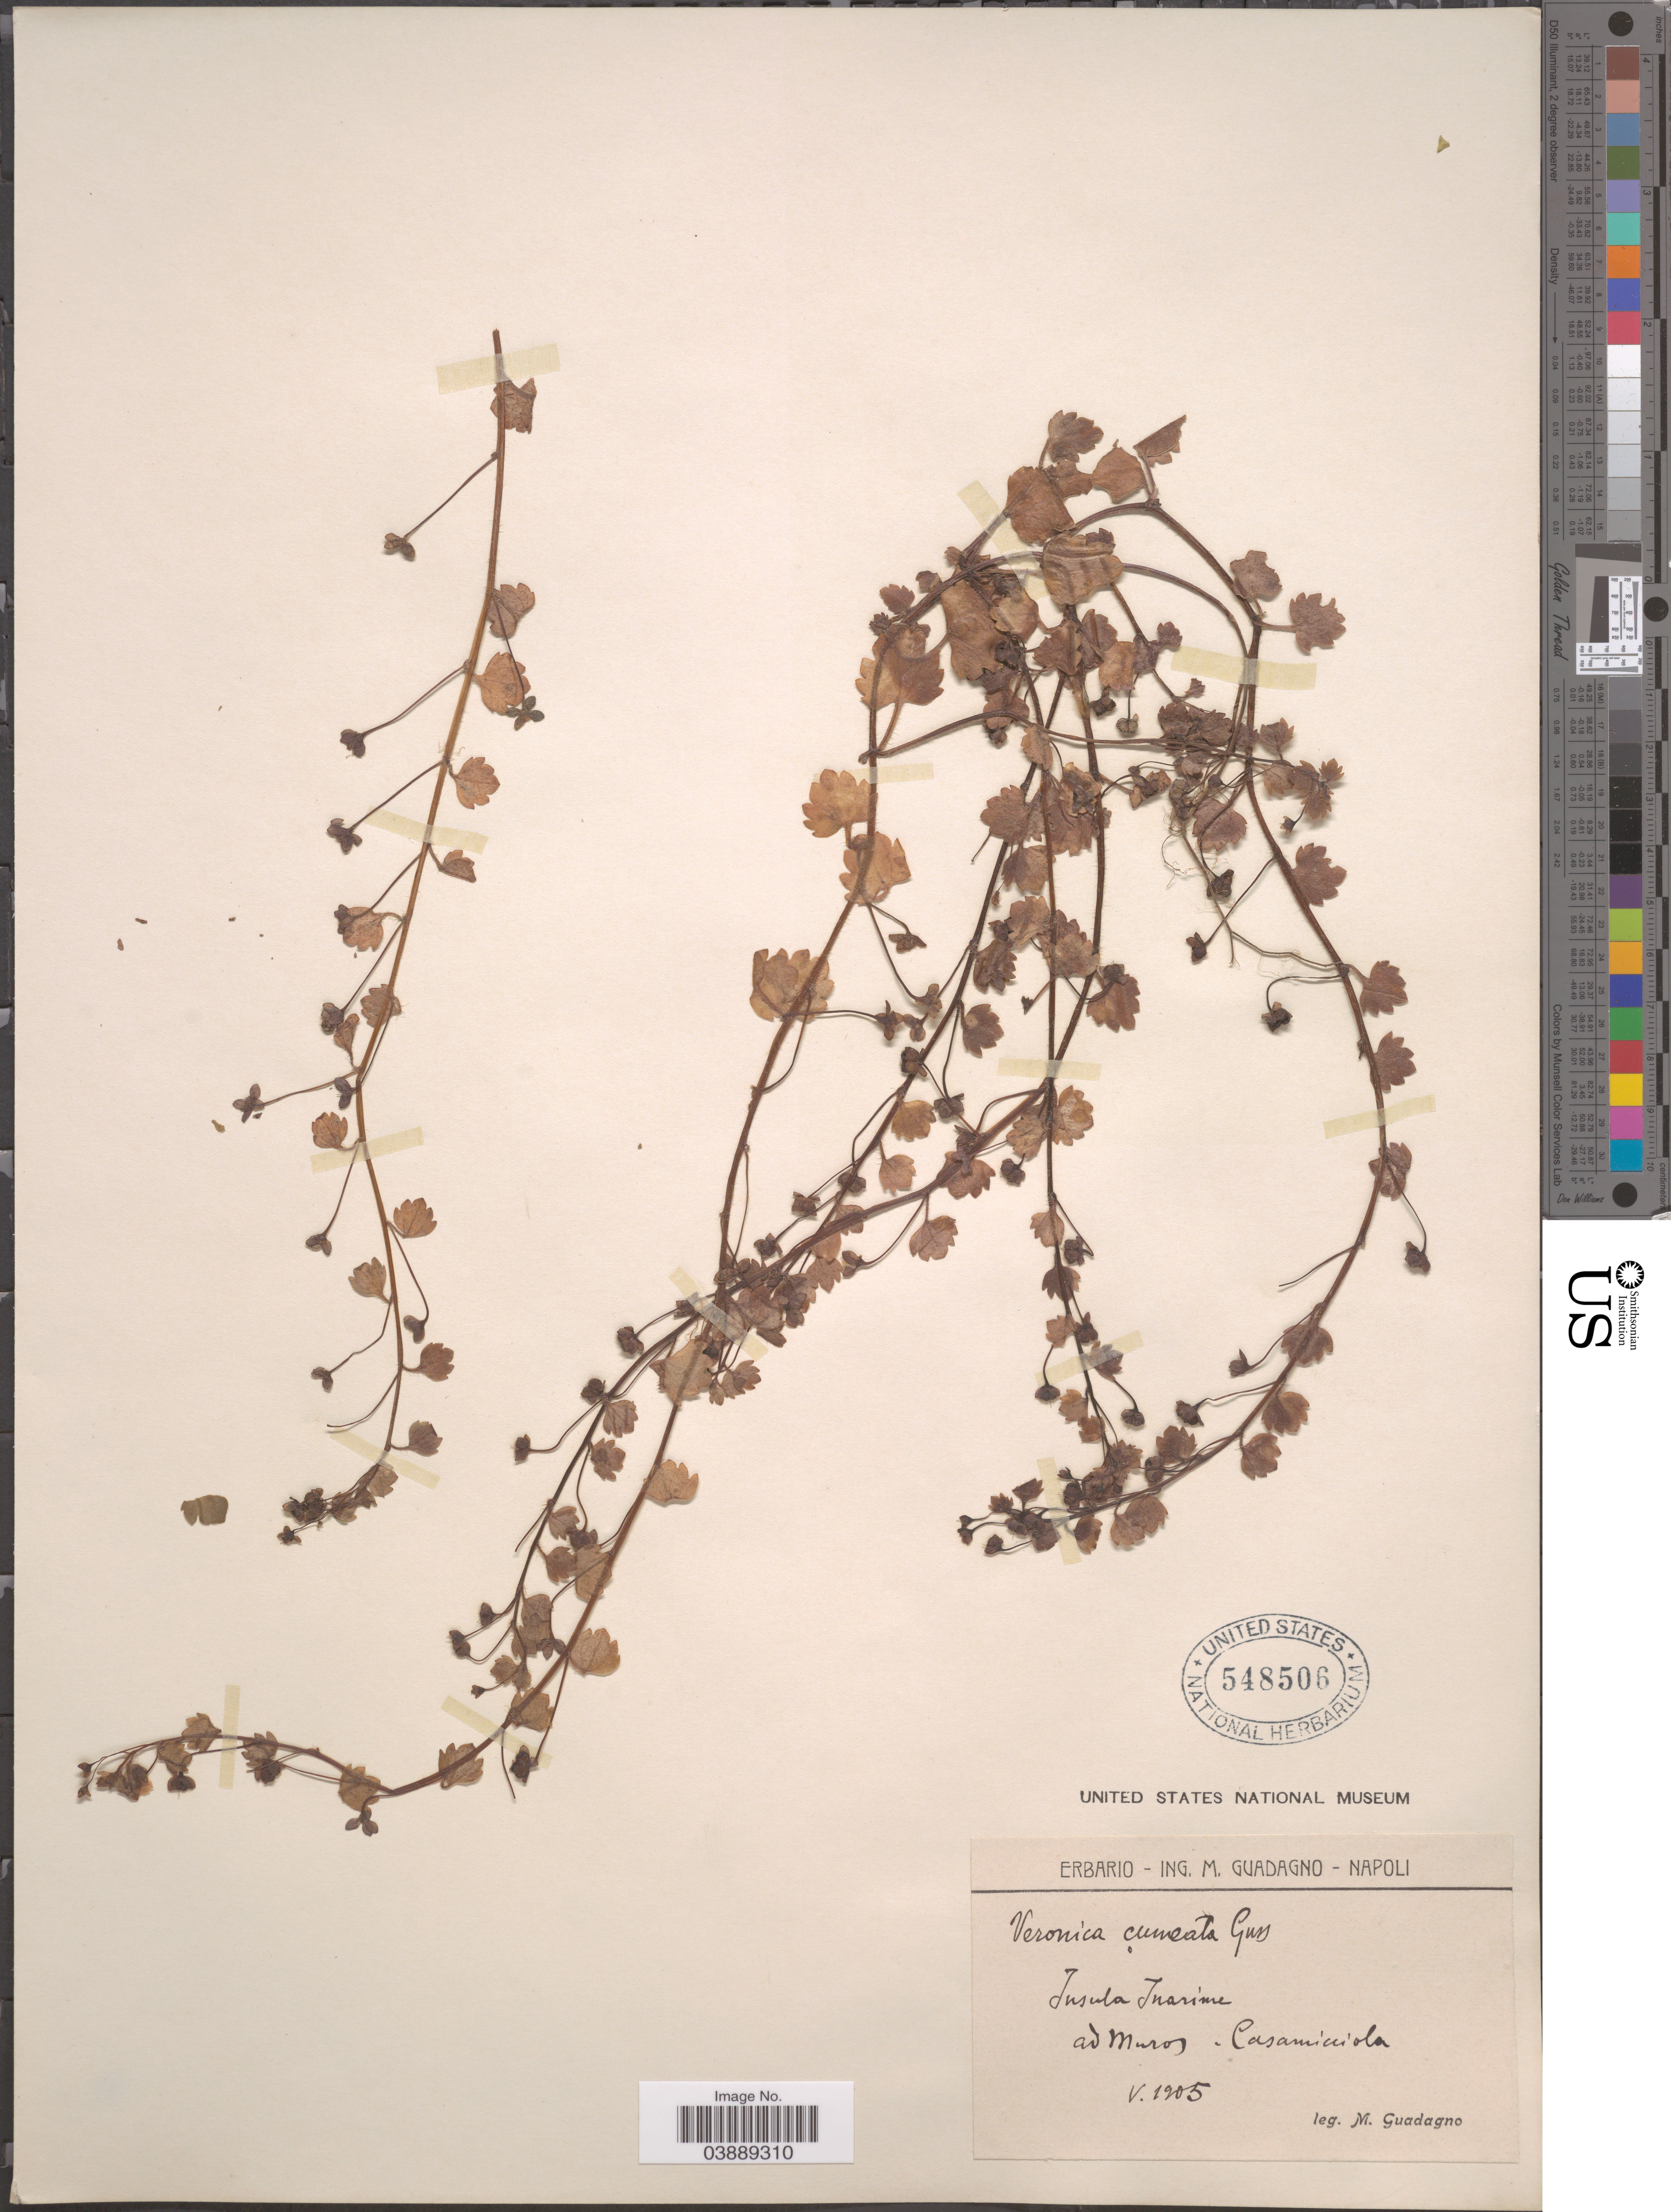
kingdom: Plantae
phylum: Tracheophyta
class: Magnoliopsida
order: Lamiales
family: Plantaginaceae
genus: Veronica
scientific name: Veronica hederifolia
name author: L.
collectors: M. Guadagno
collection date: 1905-05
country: France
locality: Insula Inarime ad Muros - Casamaccioli.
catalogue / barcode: US 548506